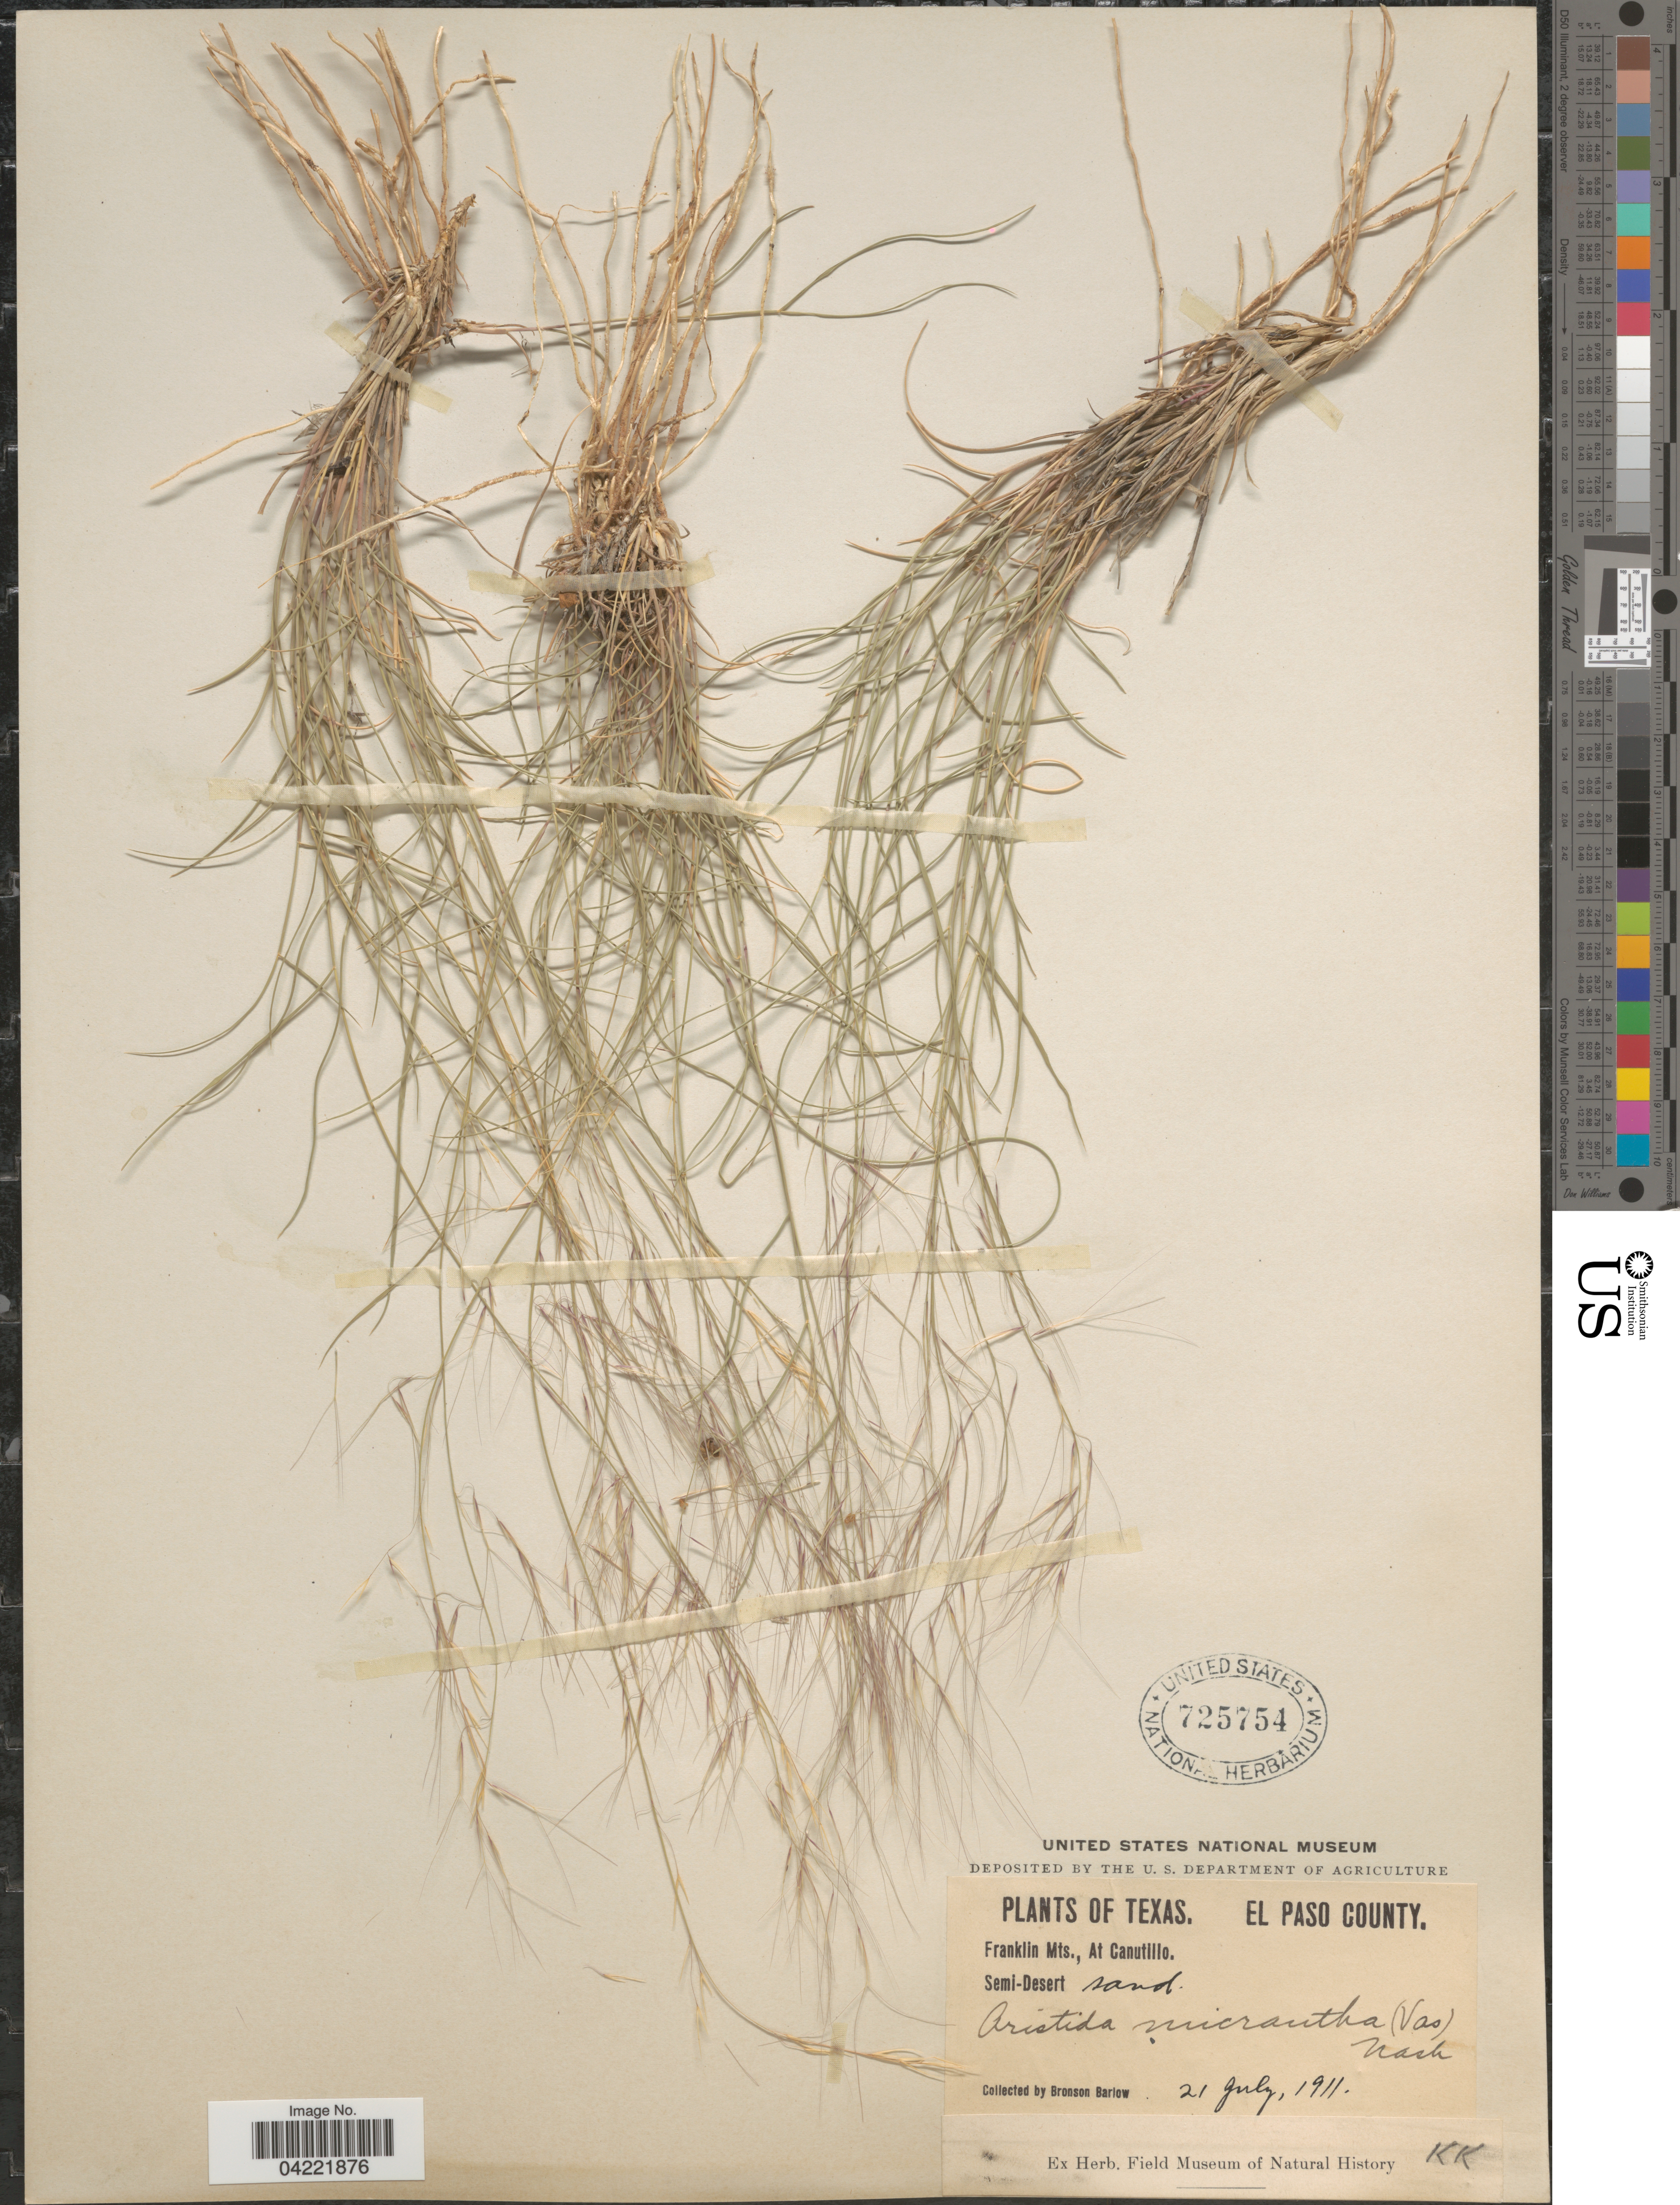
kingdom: Plantae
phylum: Tracheophyta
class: Liliopsida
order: Poales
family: Poaceae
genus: Aristida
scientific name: Aristida purpurea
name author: Nutt.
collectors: Barlow, B.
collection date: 1911-07-21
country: United States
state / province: Texas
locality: El Paso County. Franklin Mts., At Canutillo.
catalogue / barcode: US 725754